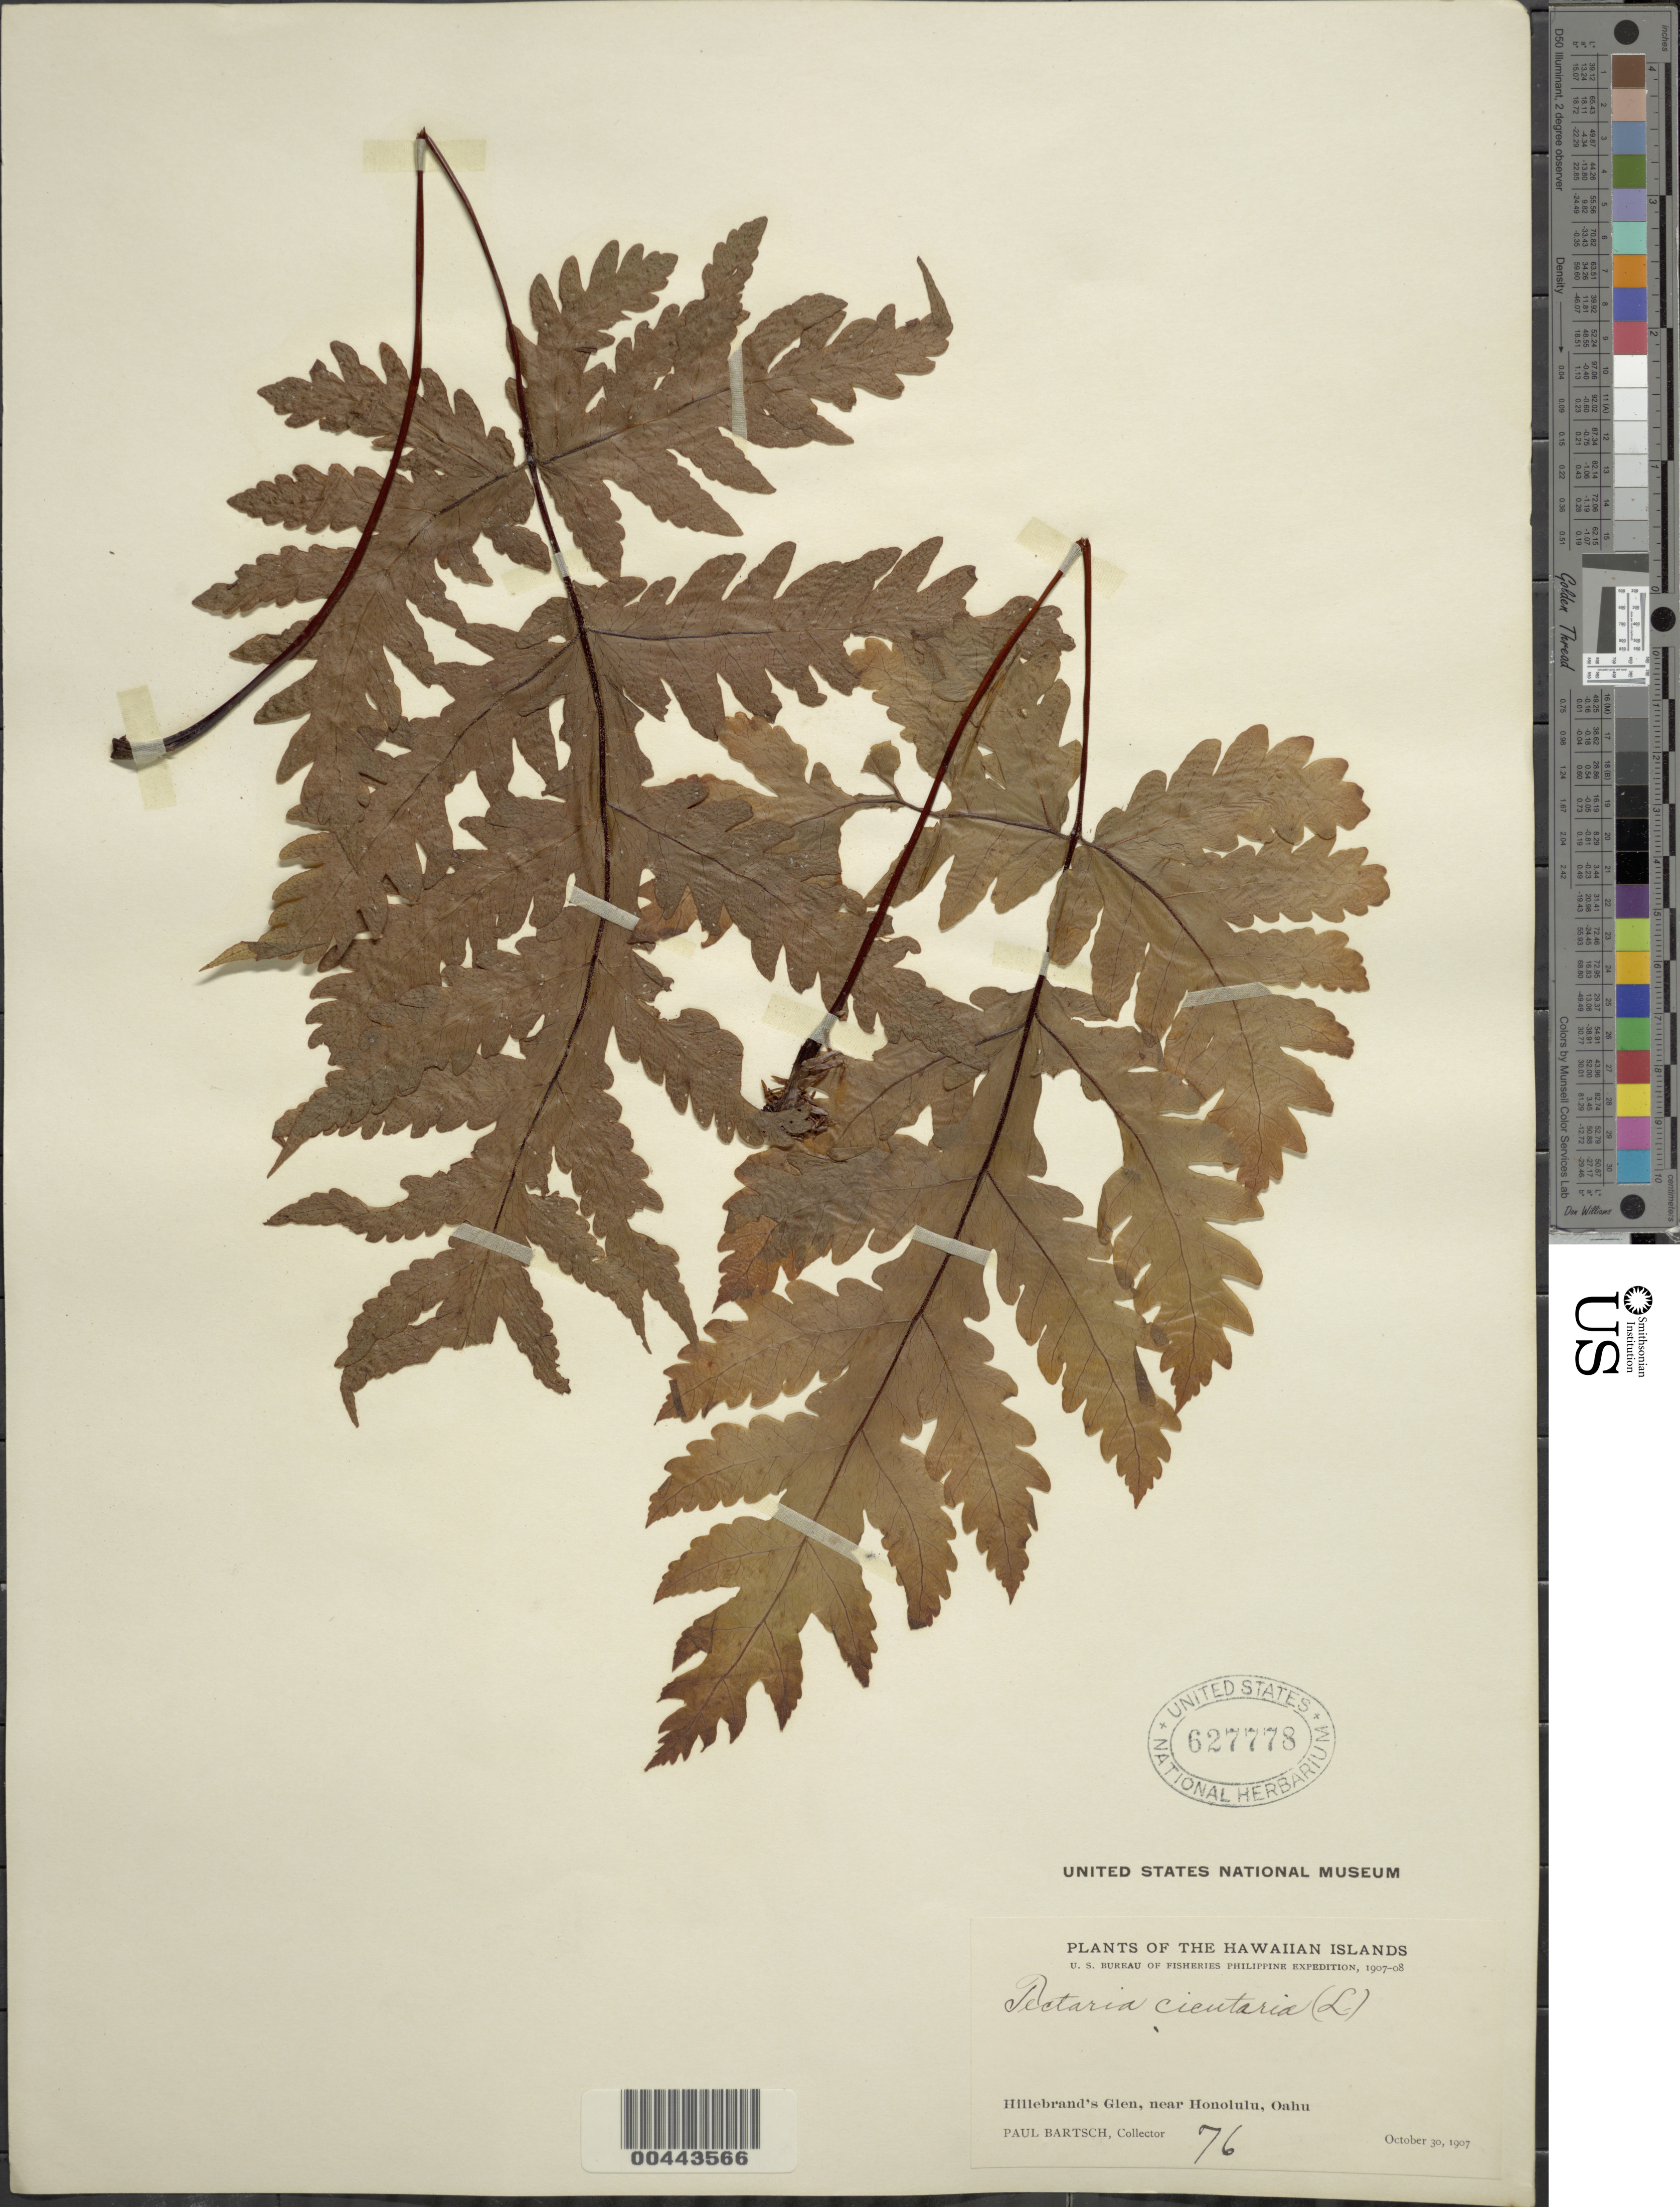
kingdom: Plantae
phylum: Tracheophyta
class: Polypodiopsida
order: Polypodiales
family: Tectariaceae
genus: Tectaria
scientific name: Tectaria gaudichaudii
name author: (Mett.) Maxon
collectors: P. Bartsch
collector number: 76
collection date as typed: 30 Oct 1907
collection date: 1907-10-30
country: United States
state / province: Hawaii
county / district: Honolulu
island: Oahu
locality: Hillebrand's Glen, near Honolulu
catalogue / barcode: US 627778